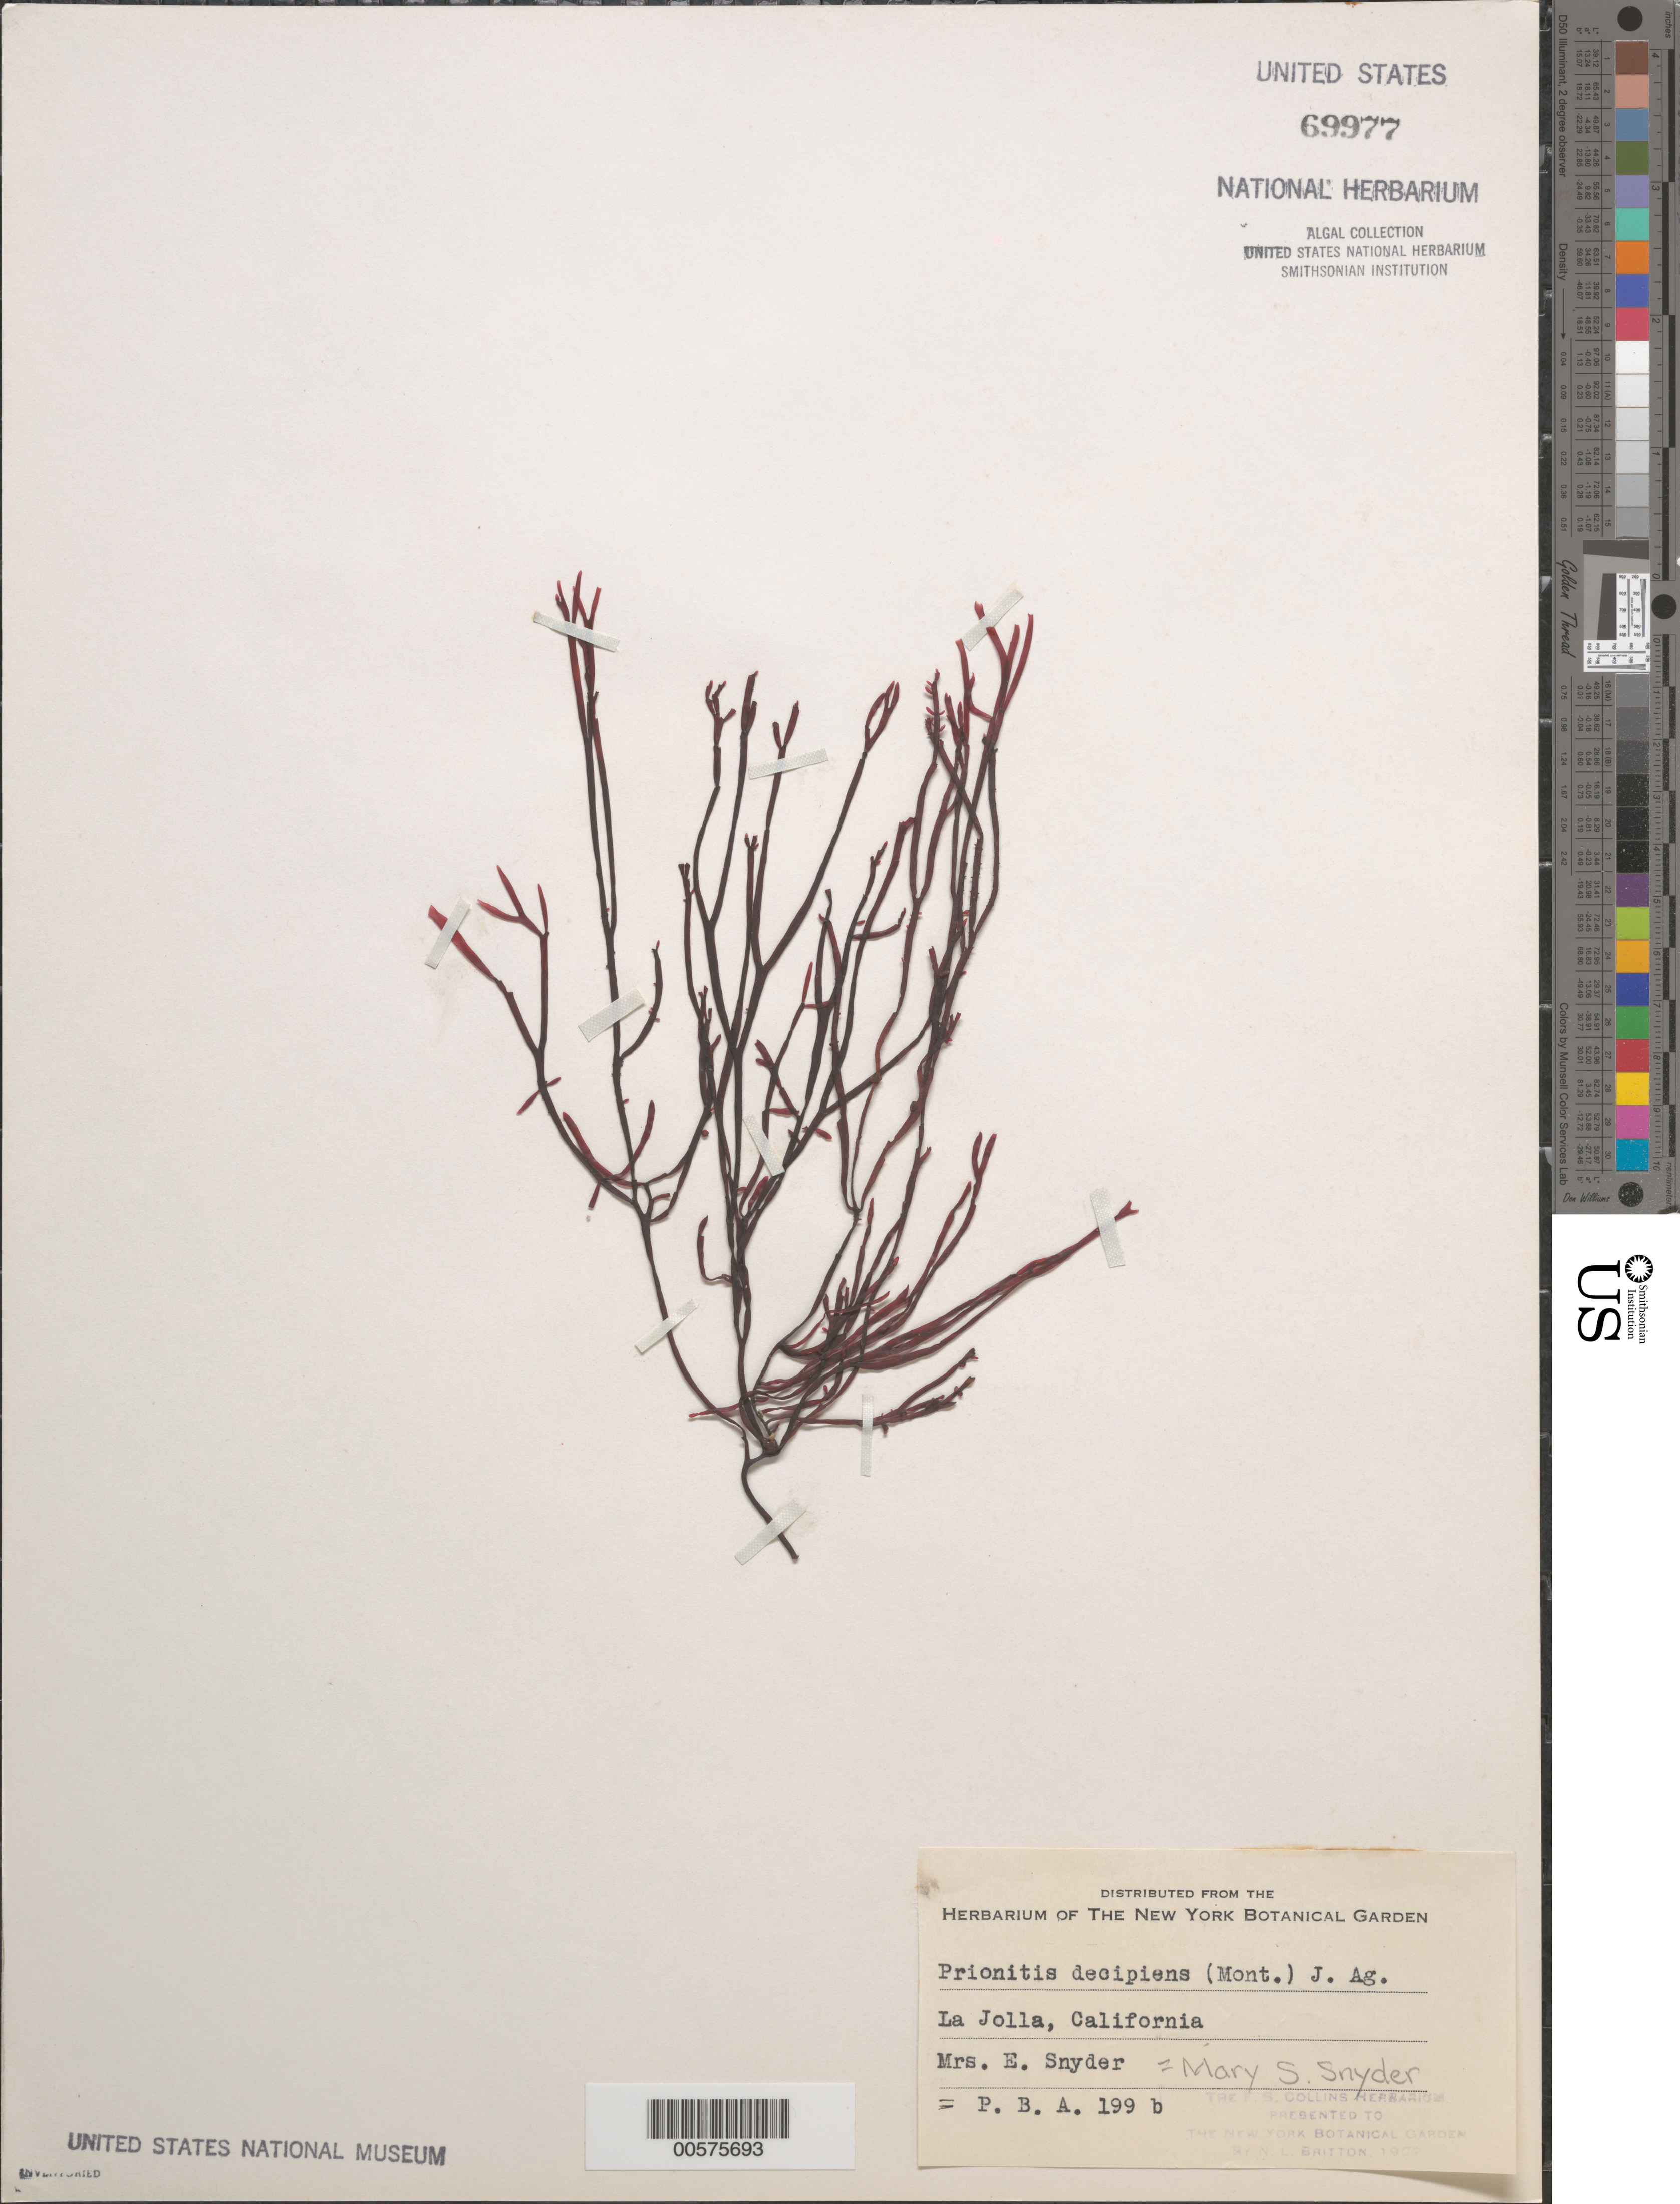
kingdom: Plantae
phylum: Rhodophyta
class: Florideophyceae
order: Halymeniales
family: Halymeniaceae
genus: Neorubra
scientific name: Neorubra decipiens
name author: (Montagne) M.S.Calderon et al.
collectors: M. Snyder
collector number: PB-A 199b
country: United States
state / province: California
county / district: San Diego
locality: La Jolla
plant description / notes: Collins, Holden & Setchell, Phycotheca Boreali-Americana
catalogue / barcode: US 69977